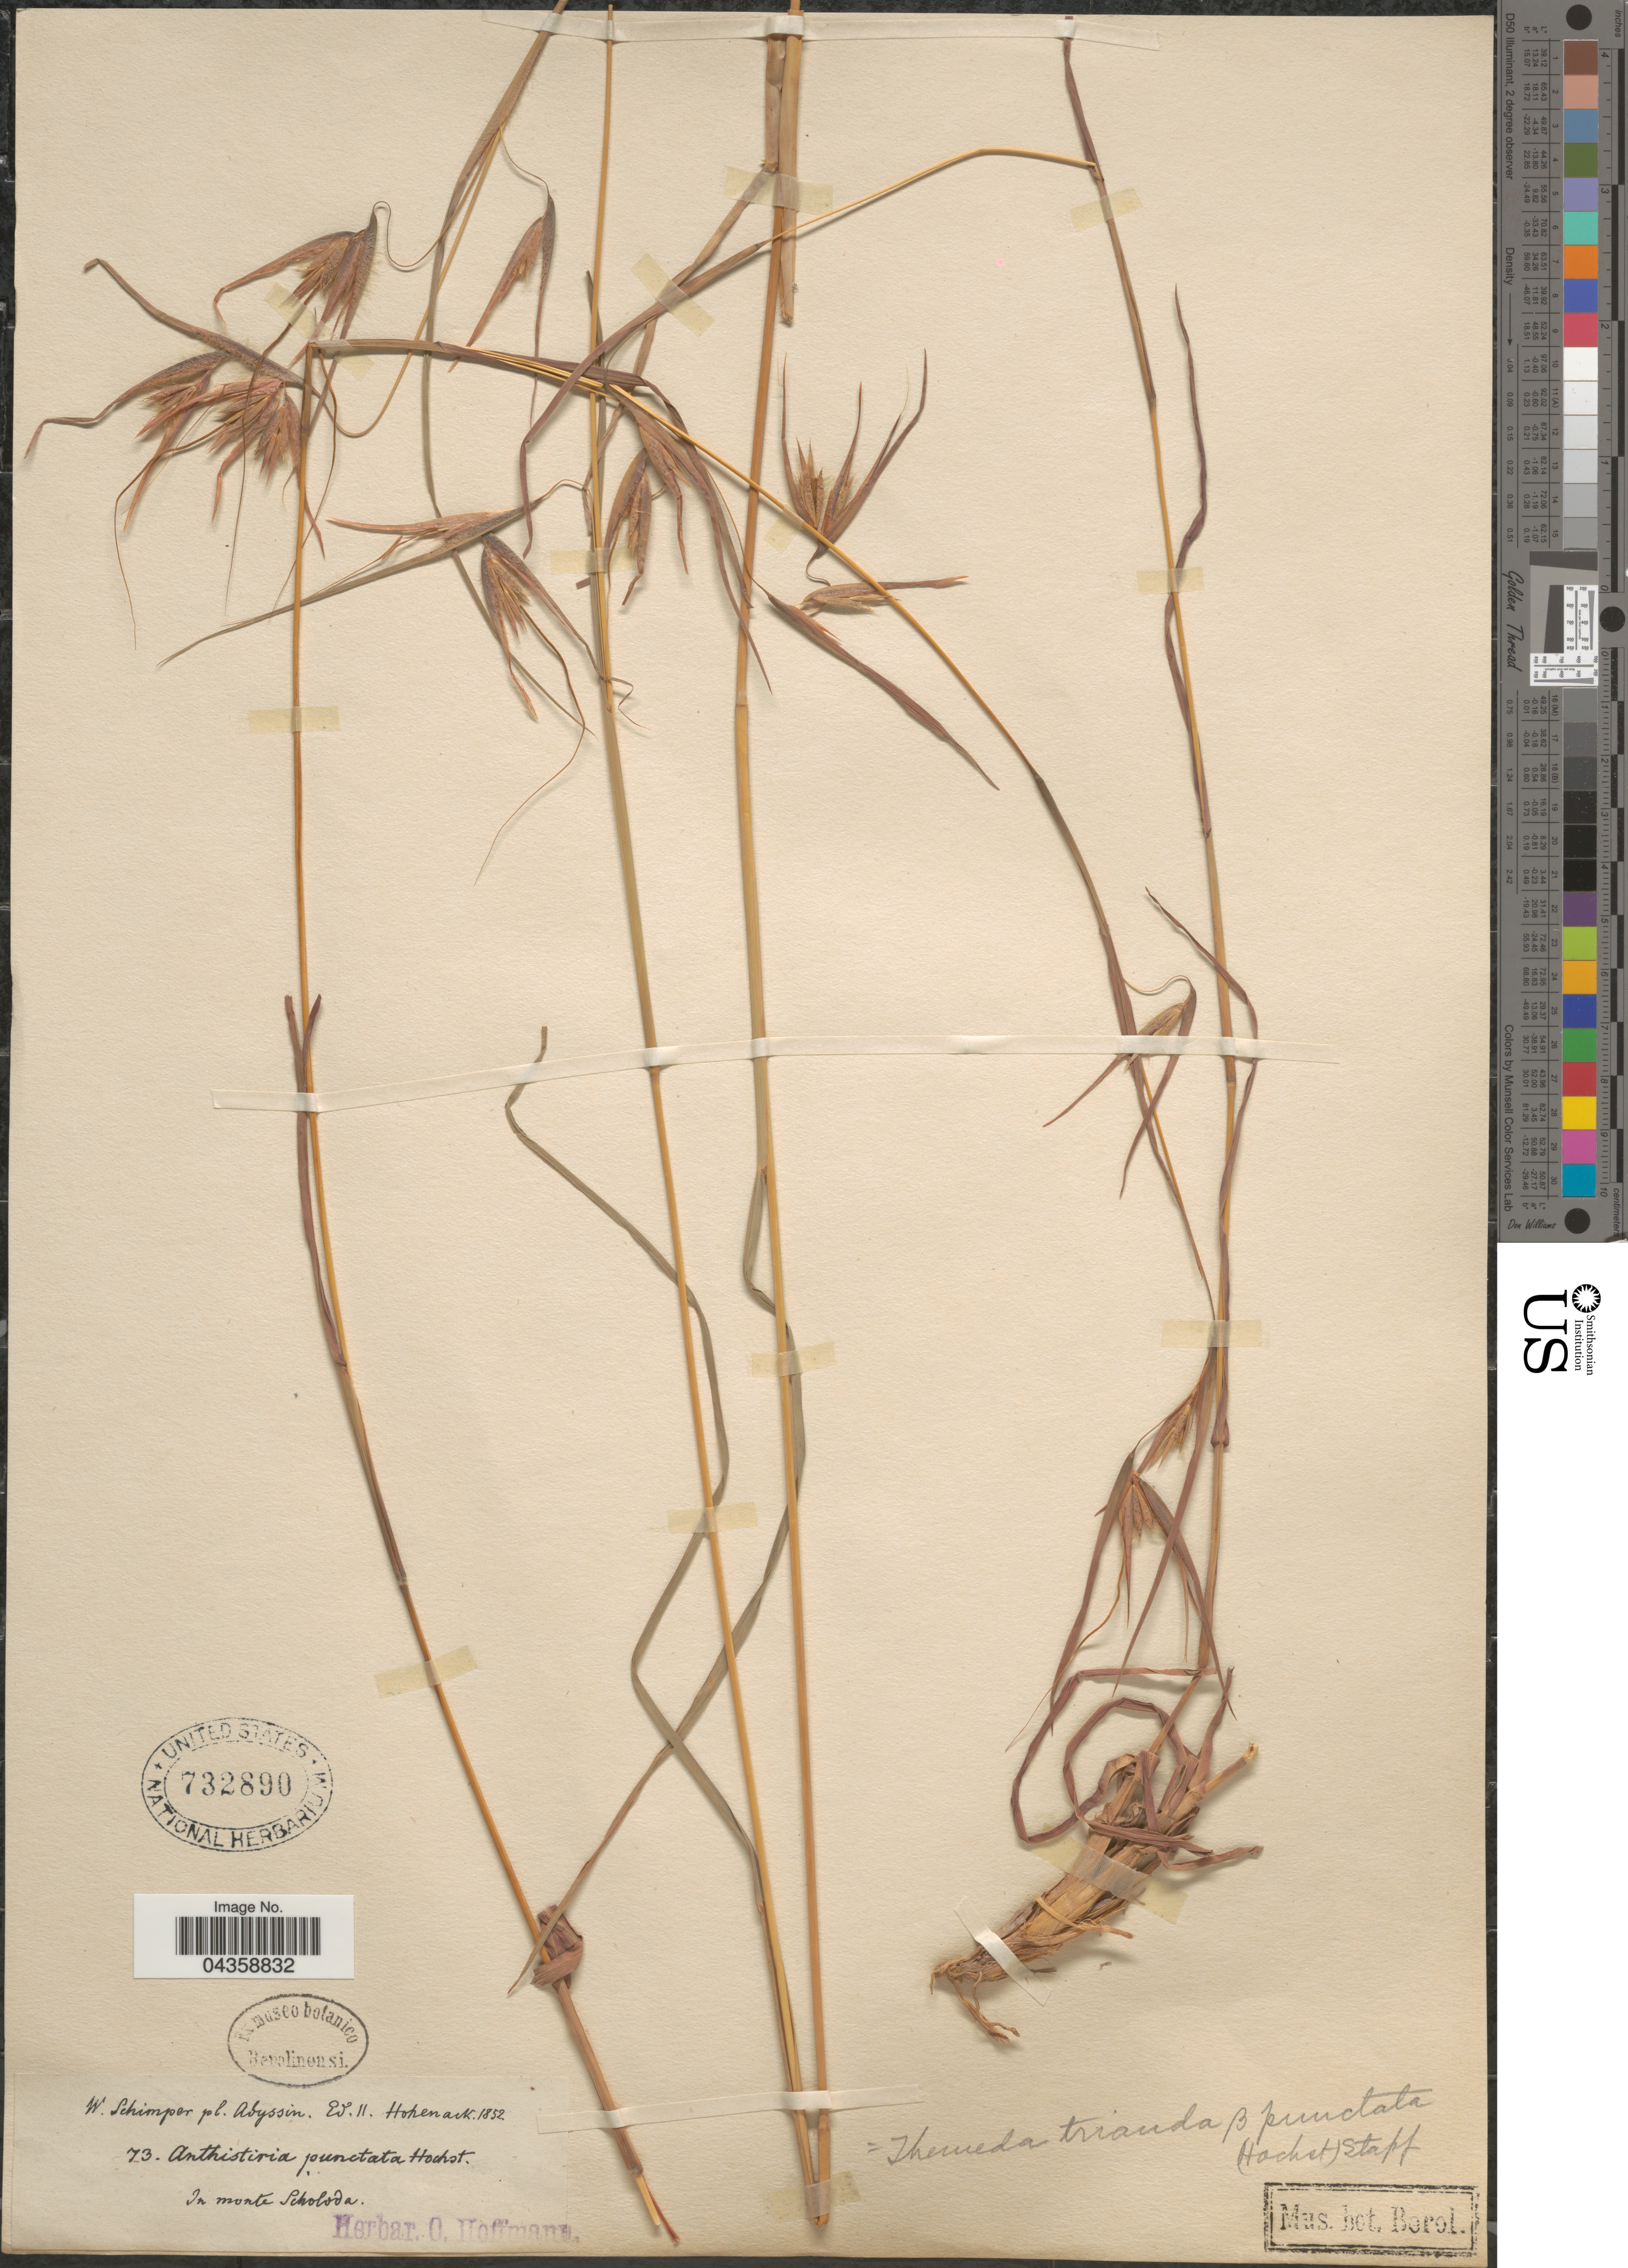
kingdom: Plantae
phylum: Tracheophyta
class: Liliopsida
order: Poales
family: Poaceae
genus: Themeda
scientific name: Themeda triandra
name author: Forssk.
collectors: W. Schimper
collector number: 73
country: Ethiopia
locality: Abyssin. In monte Scholoda.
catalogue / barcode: US 732890